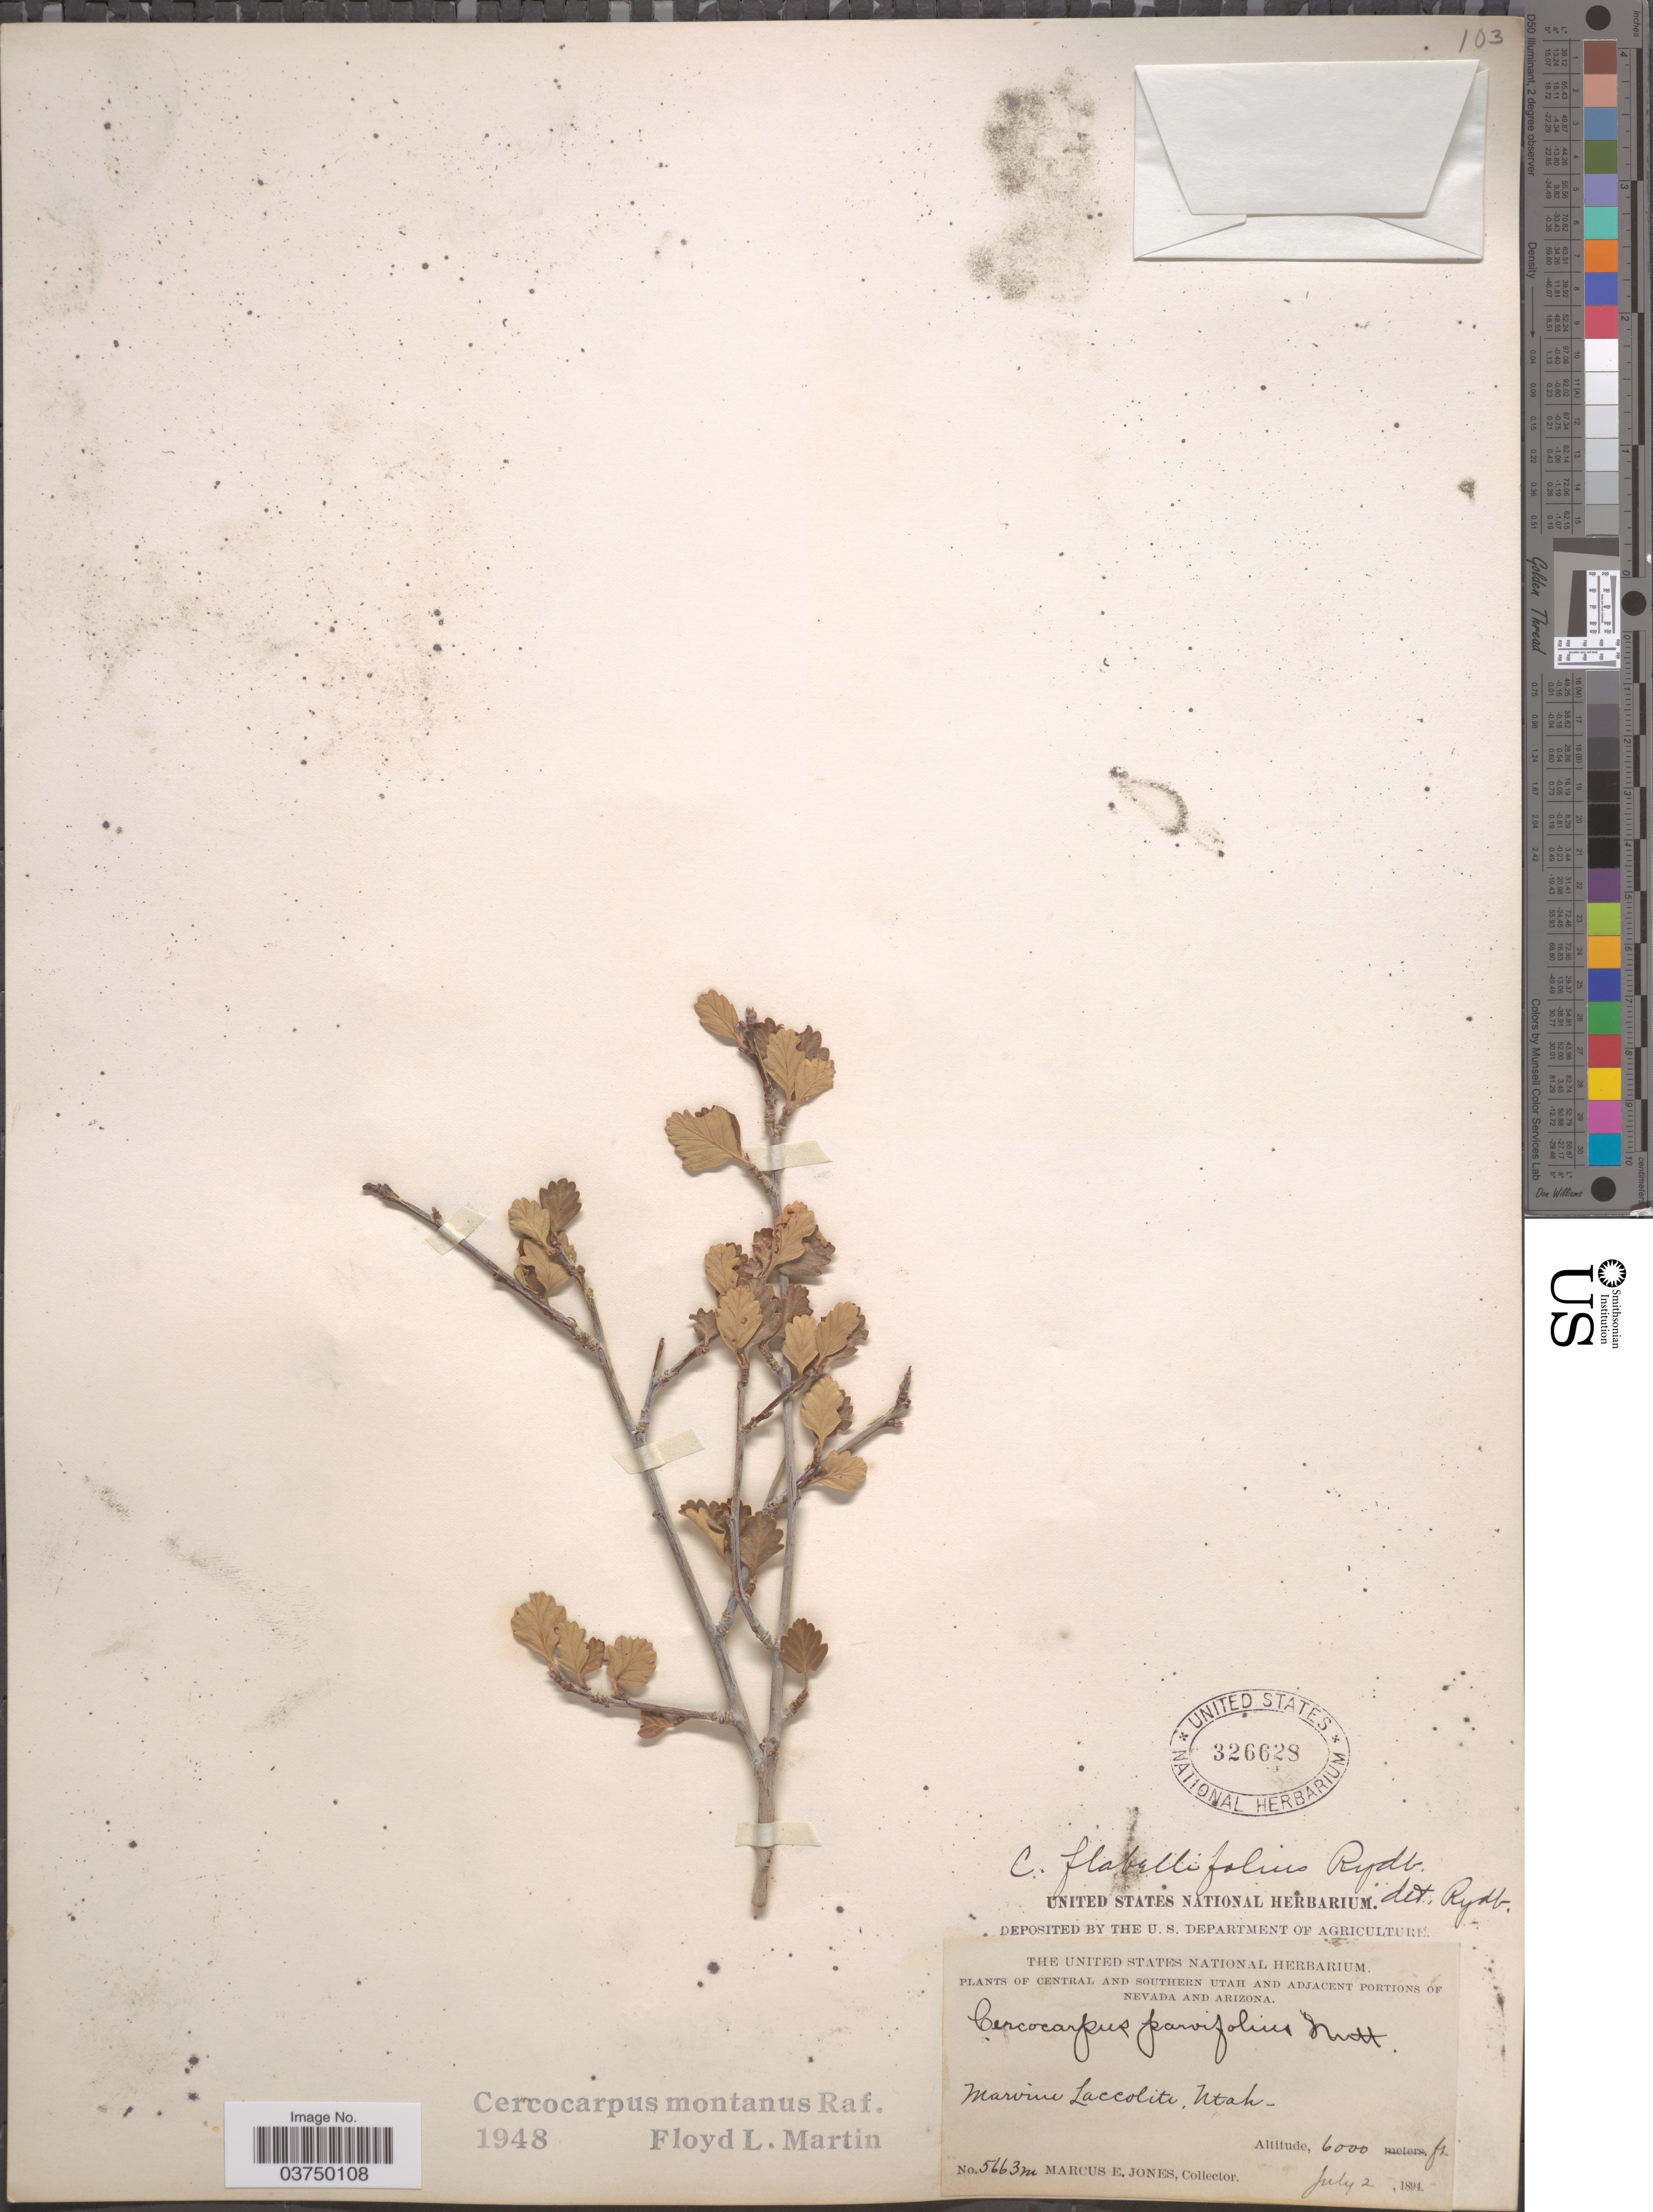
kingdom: Plantae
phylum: Tracheophyta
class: Magnoliopsida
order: Rosales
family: Rosaceae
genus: Cercocarpus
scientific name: Cercocarpus montanus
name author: Raf.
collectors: M. E. Jones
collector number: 5663m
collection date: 1894-07-02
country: United States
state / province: Utah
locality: Central and Southern Utah. Marvine Laccolite.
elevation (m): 1829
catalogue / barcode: US 326628